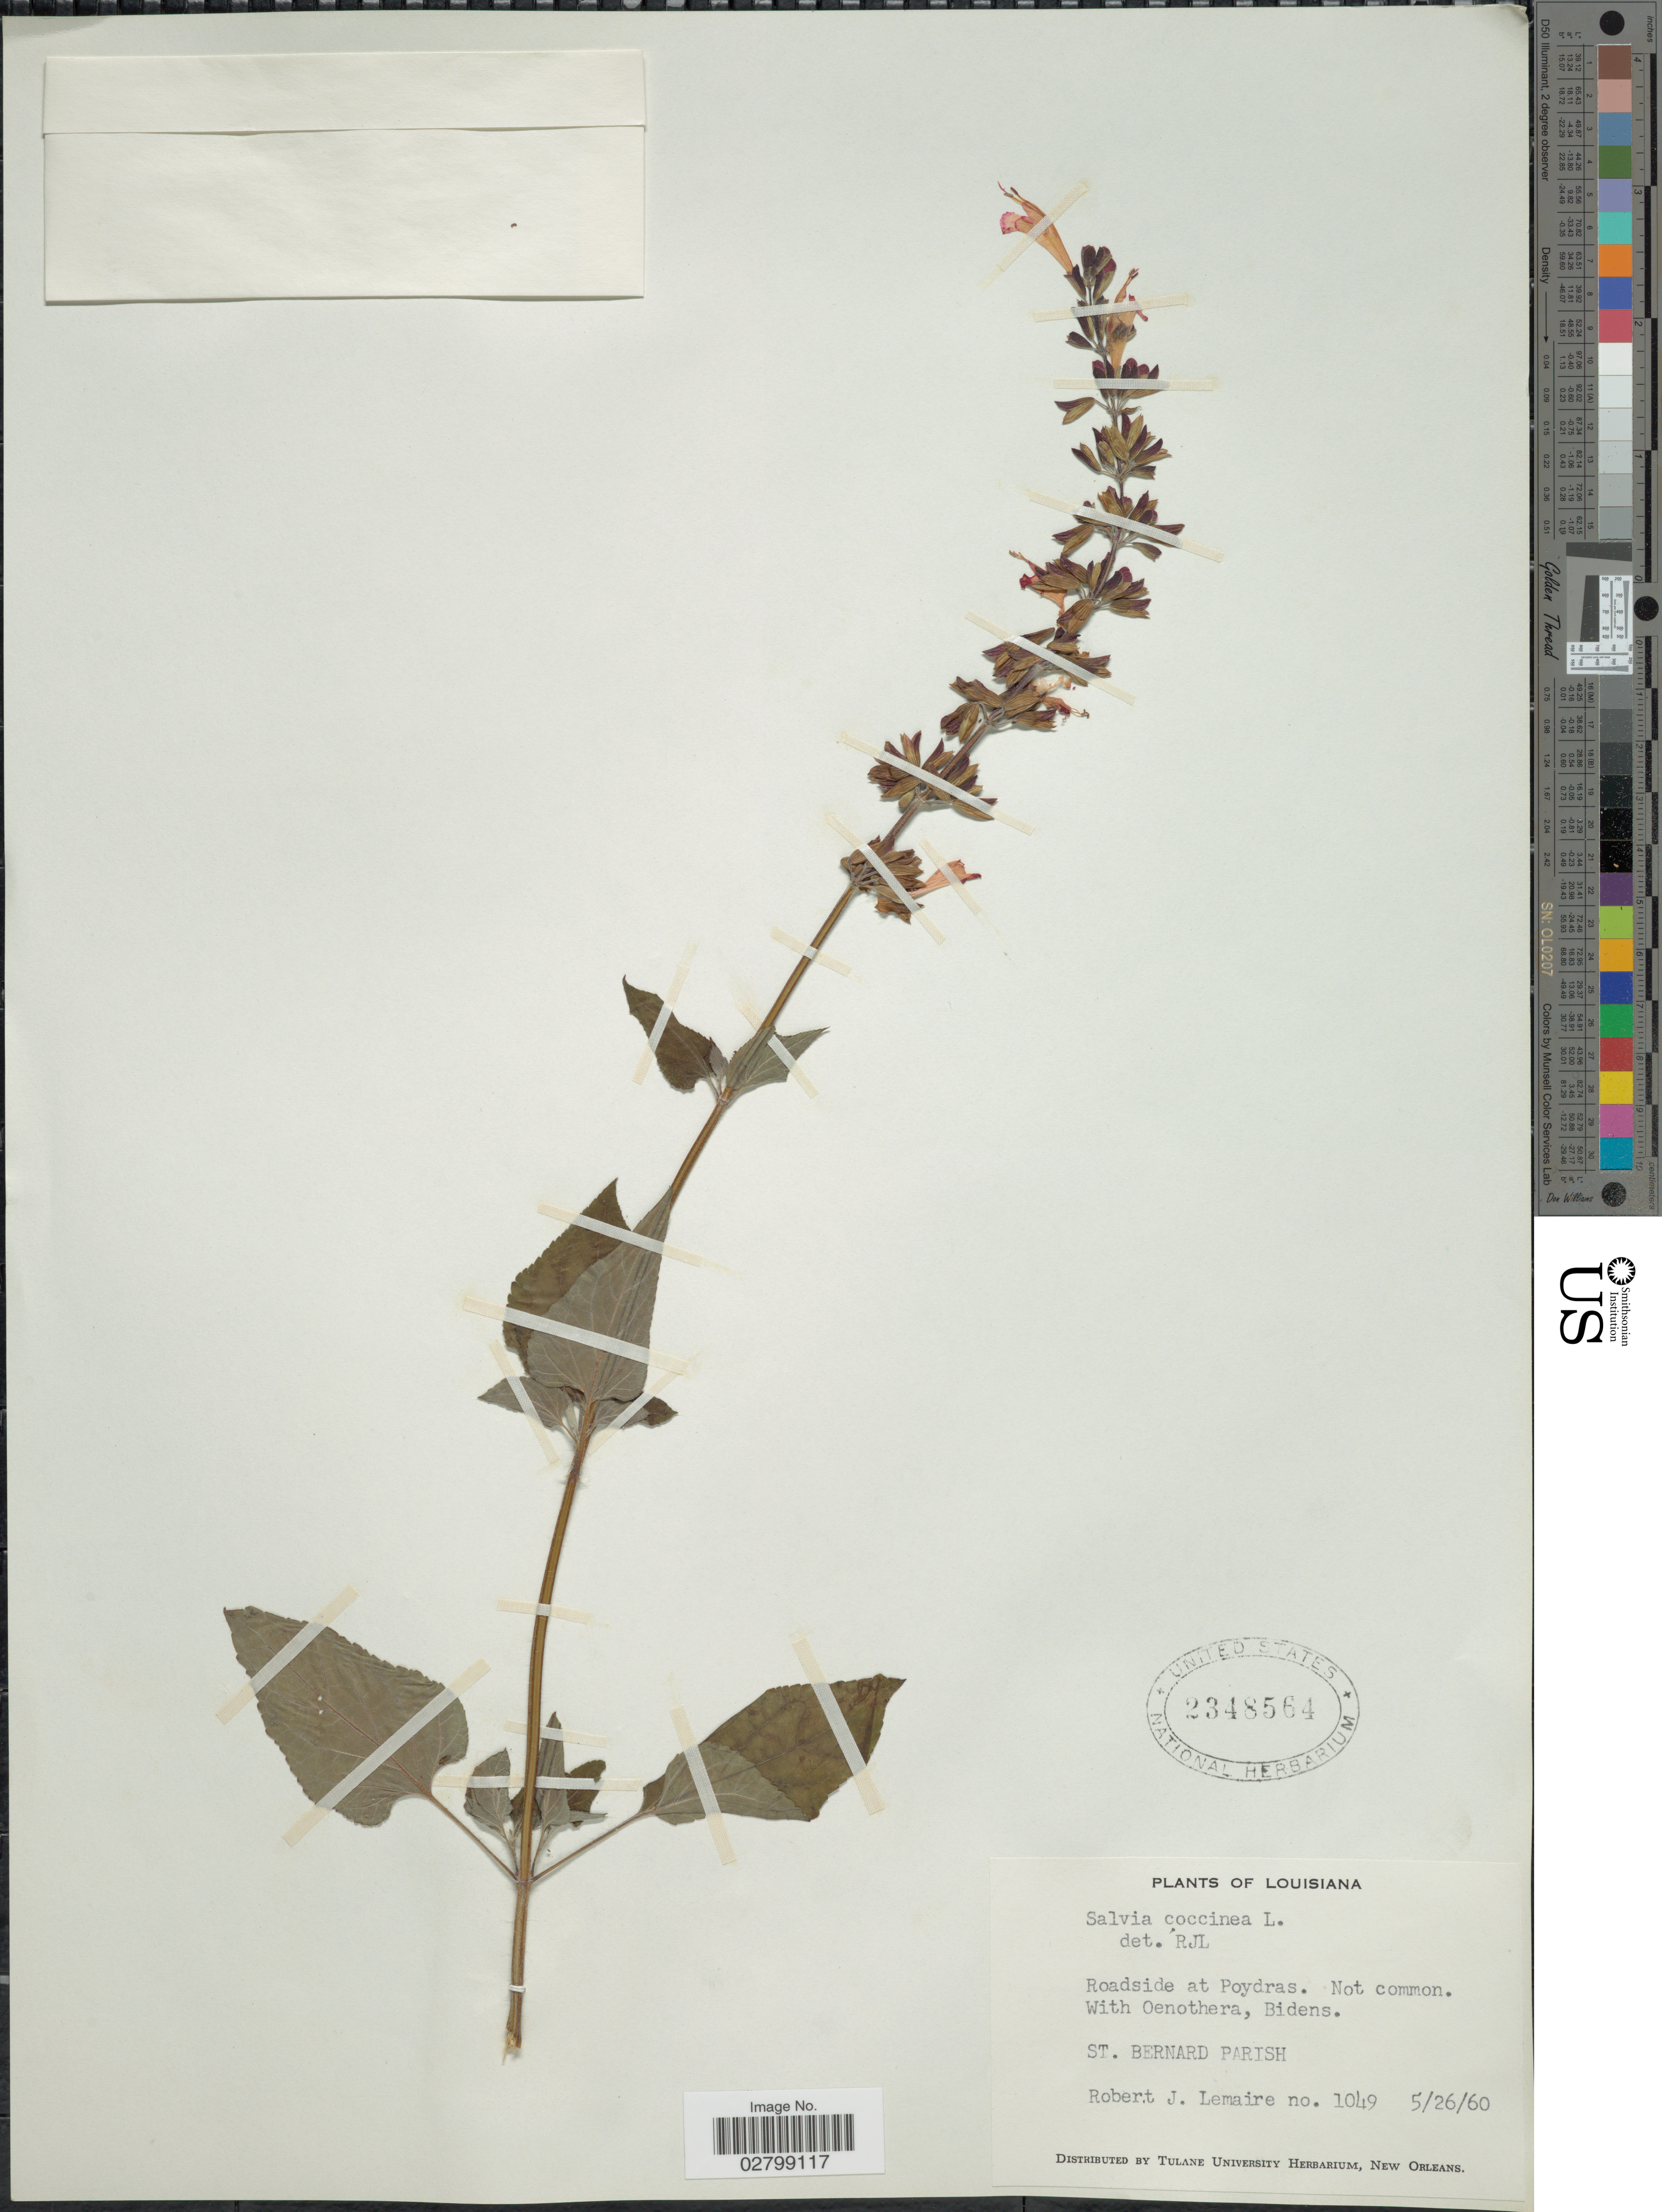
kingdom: Plantae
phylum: Tracheophyta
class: Magnoliopsida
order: Lamiales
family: Lamiaceae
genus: Salvia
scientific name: Salvia coccinea 'Naples Lavender'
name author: L. f. ex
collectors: R. J. Lemaire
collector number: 1049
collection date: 1960-05-26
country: United States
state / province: Louisiana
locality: Roadside at Poydras. St. Bernard Parish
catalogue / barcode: US 2348564